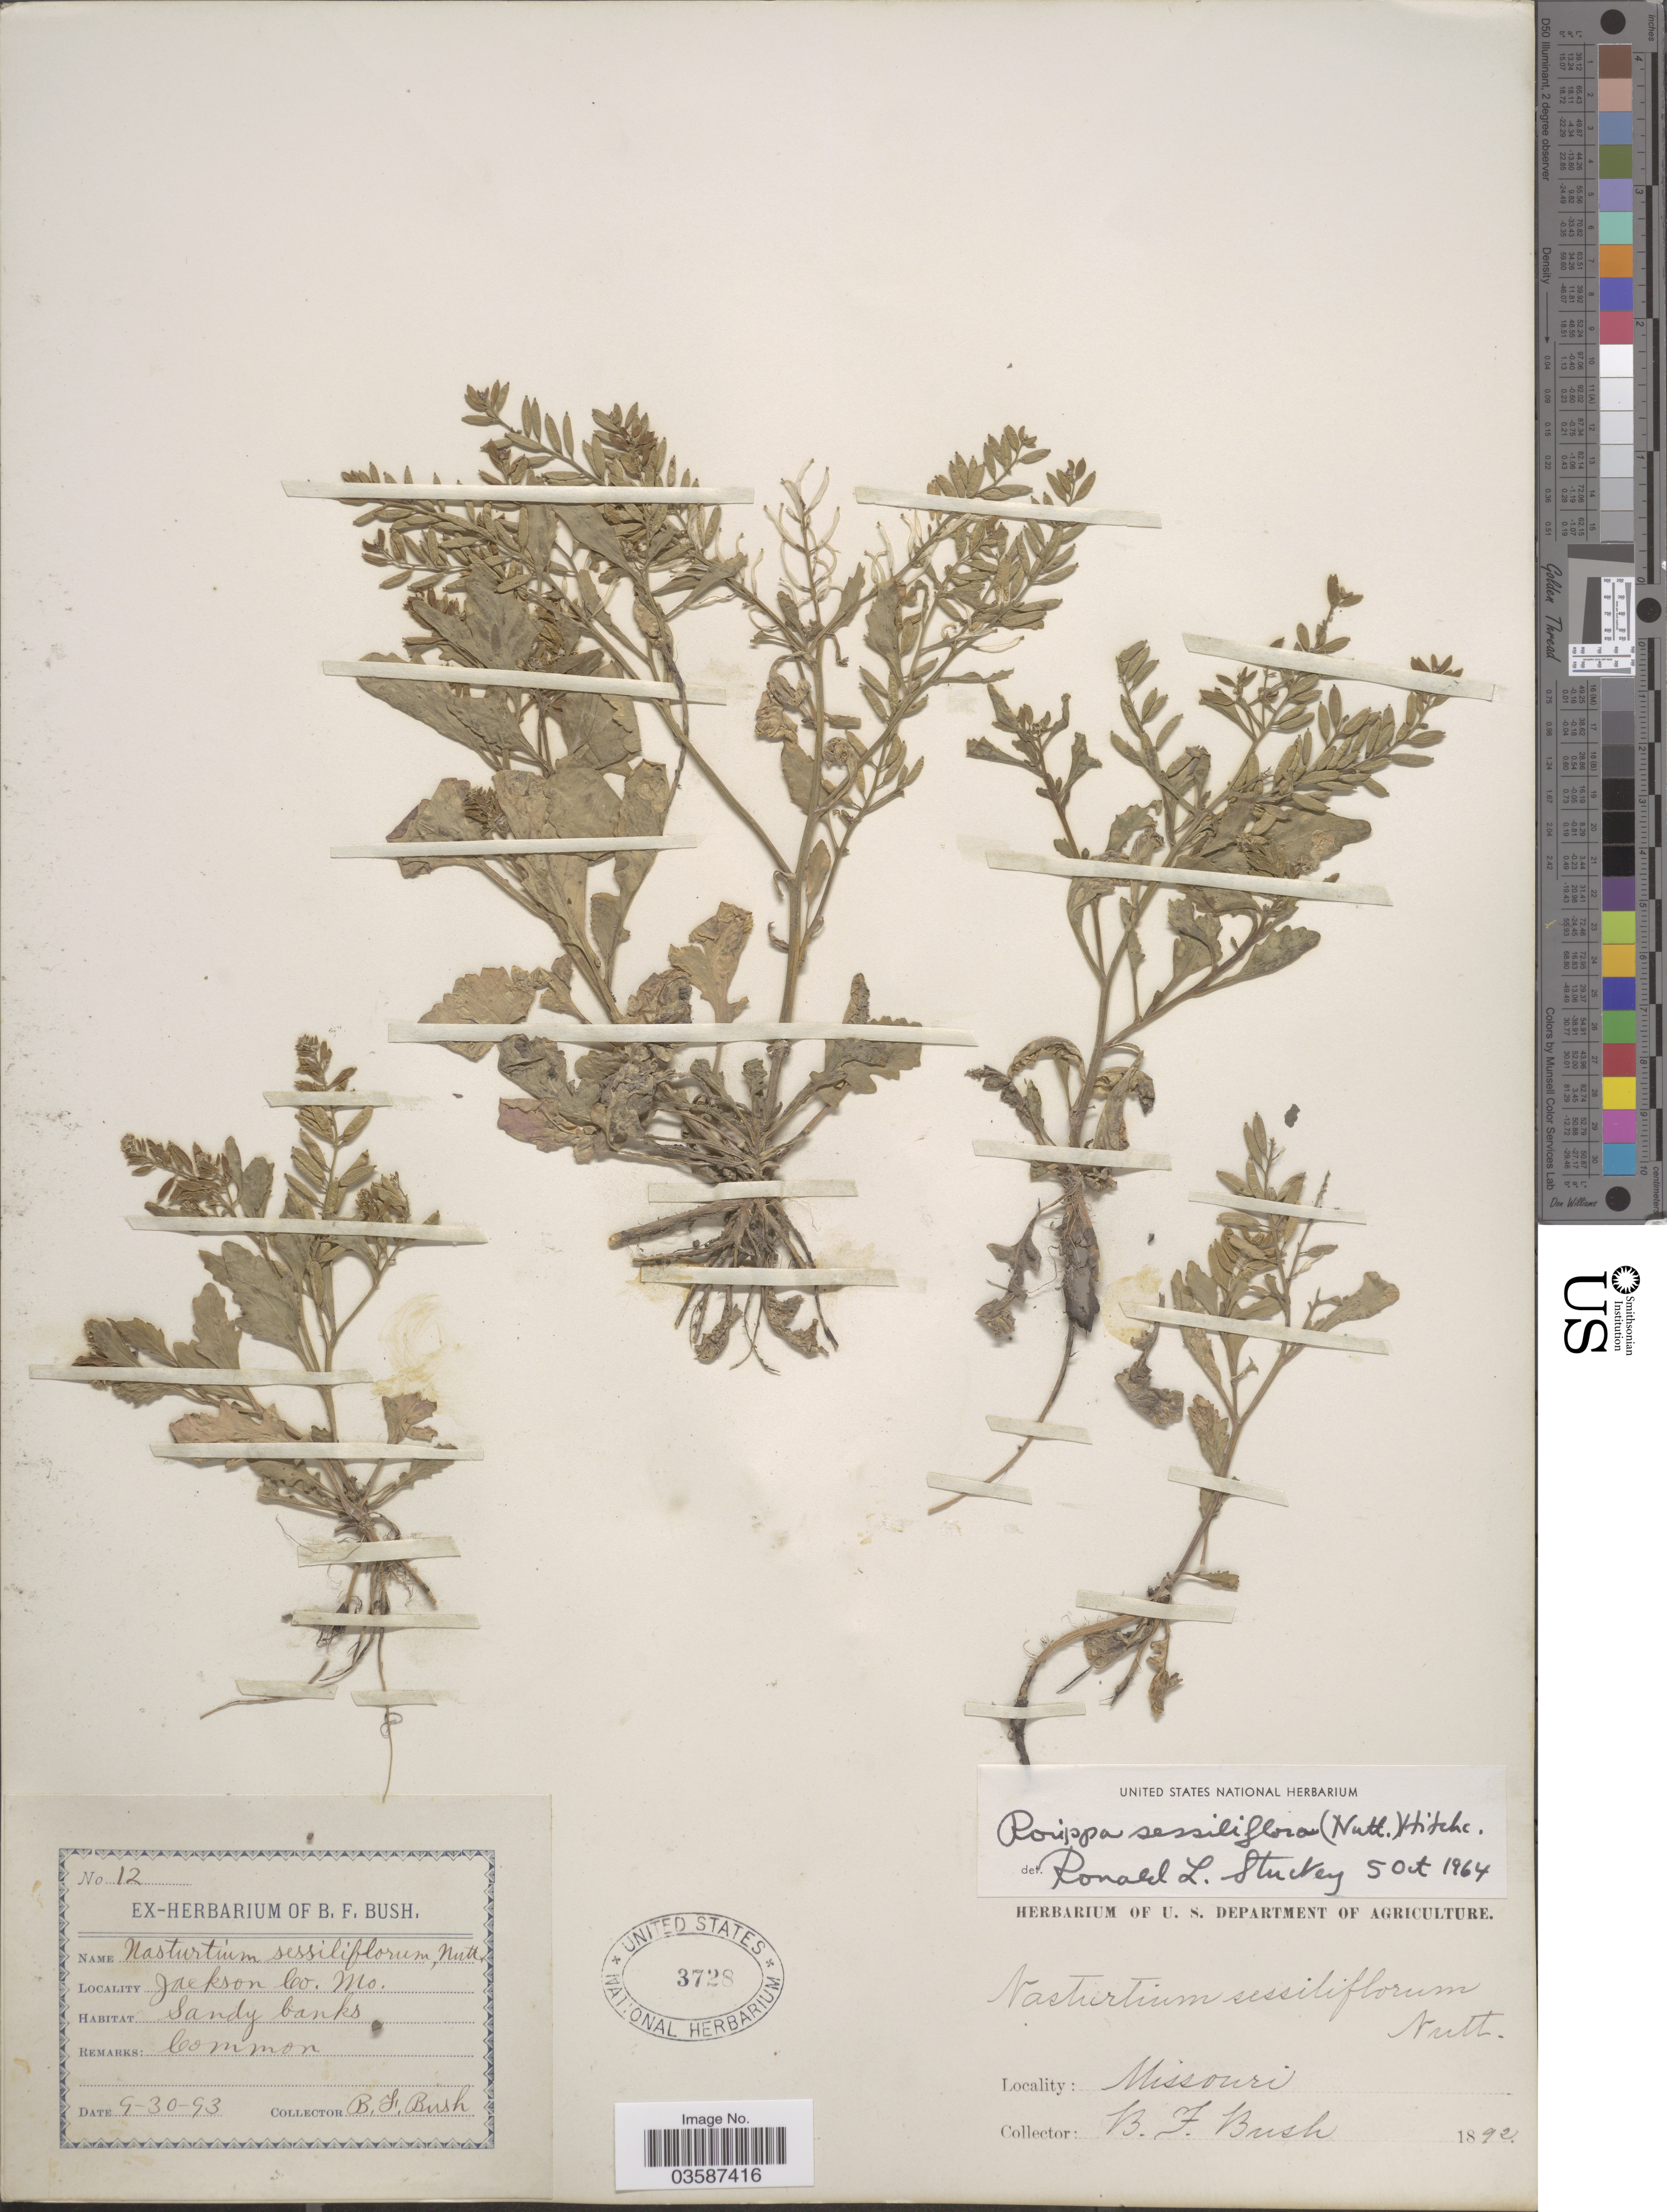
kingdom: Plantae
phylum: Tracheophyta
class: Magnoliopsida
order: Brassicales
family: Brassicaceae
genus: Rorippa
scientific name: Rorippa sessiliflora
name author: (Nutt.) Hitchc.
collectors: B. F. Bush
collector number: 12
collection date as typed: Transcribed d/m/y: 30/9/93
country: United States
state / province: Missouri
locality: Jackson Co. Mo.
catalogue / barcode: US 3728